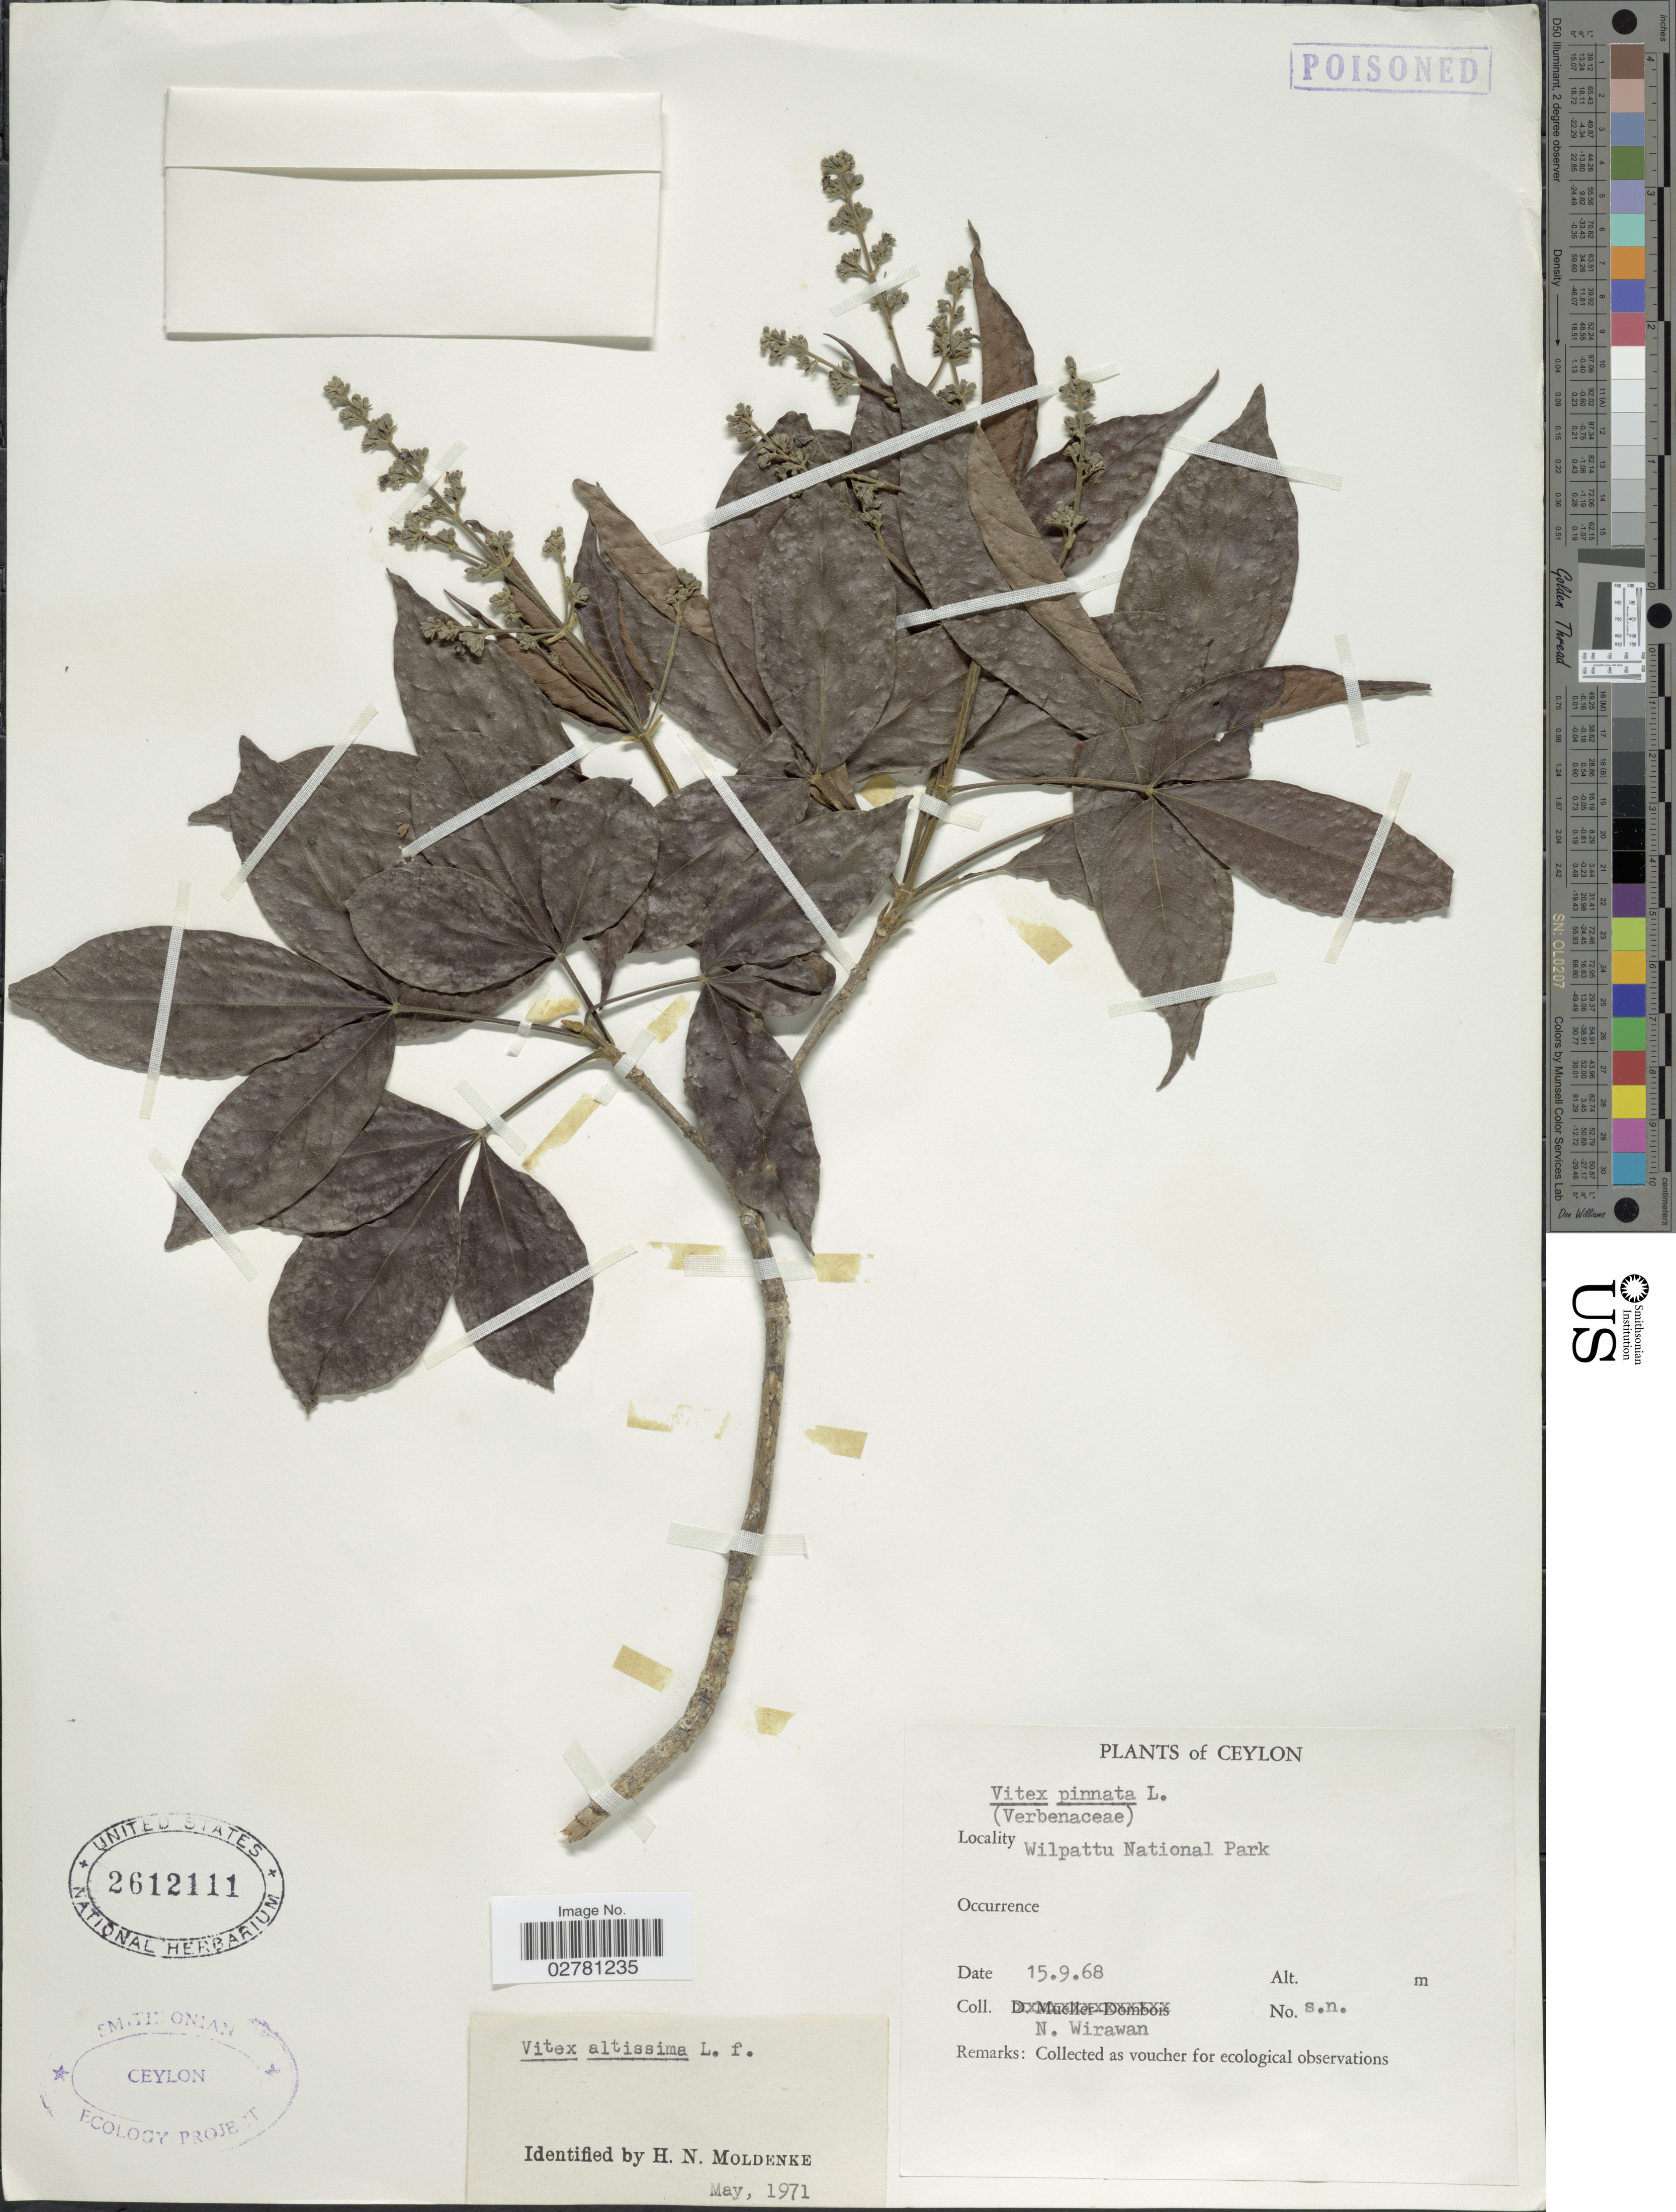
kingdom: Plantae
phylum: Tracheophyta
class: Magnoliopsida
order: Lamiales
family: Lamiaceae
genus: Vitex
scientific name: Vitex altissima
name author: L. f.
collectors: N. Wirawan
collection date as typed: Transcribed d/m/y: 15/9/68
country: Sri Lanka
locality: Ceylon. Wilpattu National Park.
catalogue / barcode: US 2612111